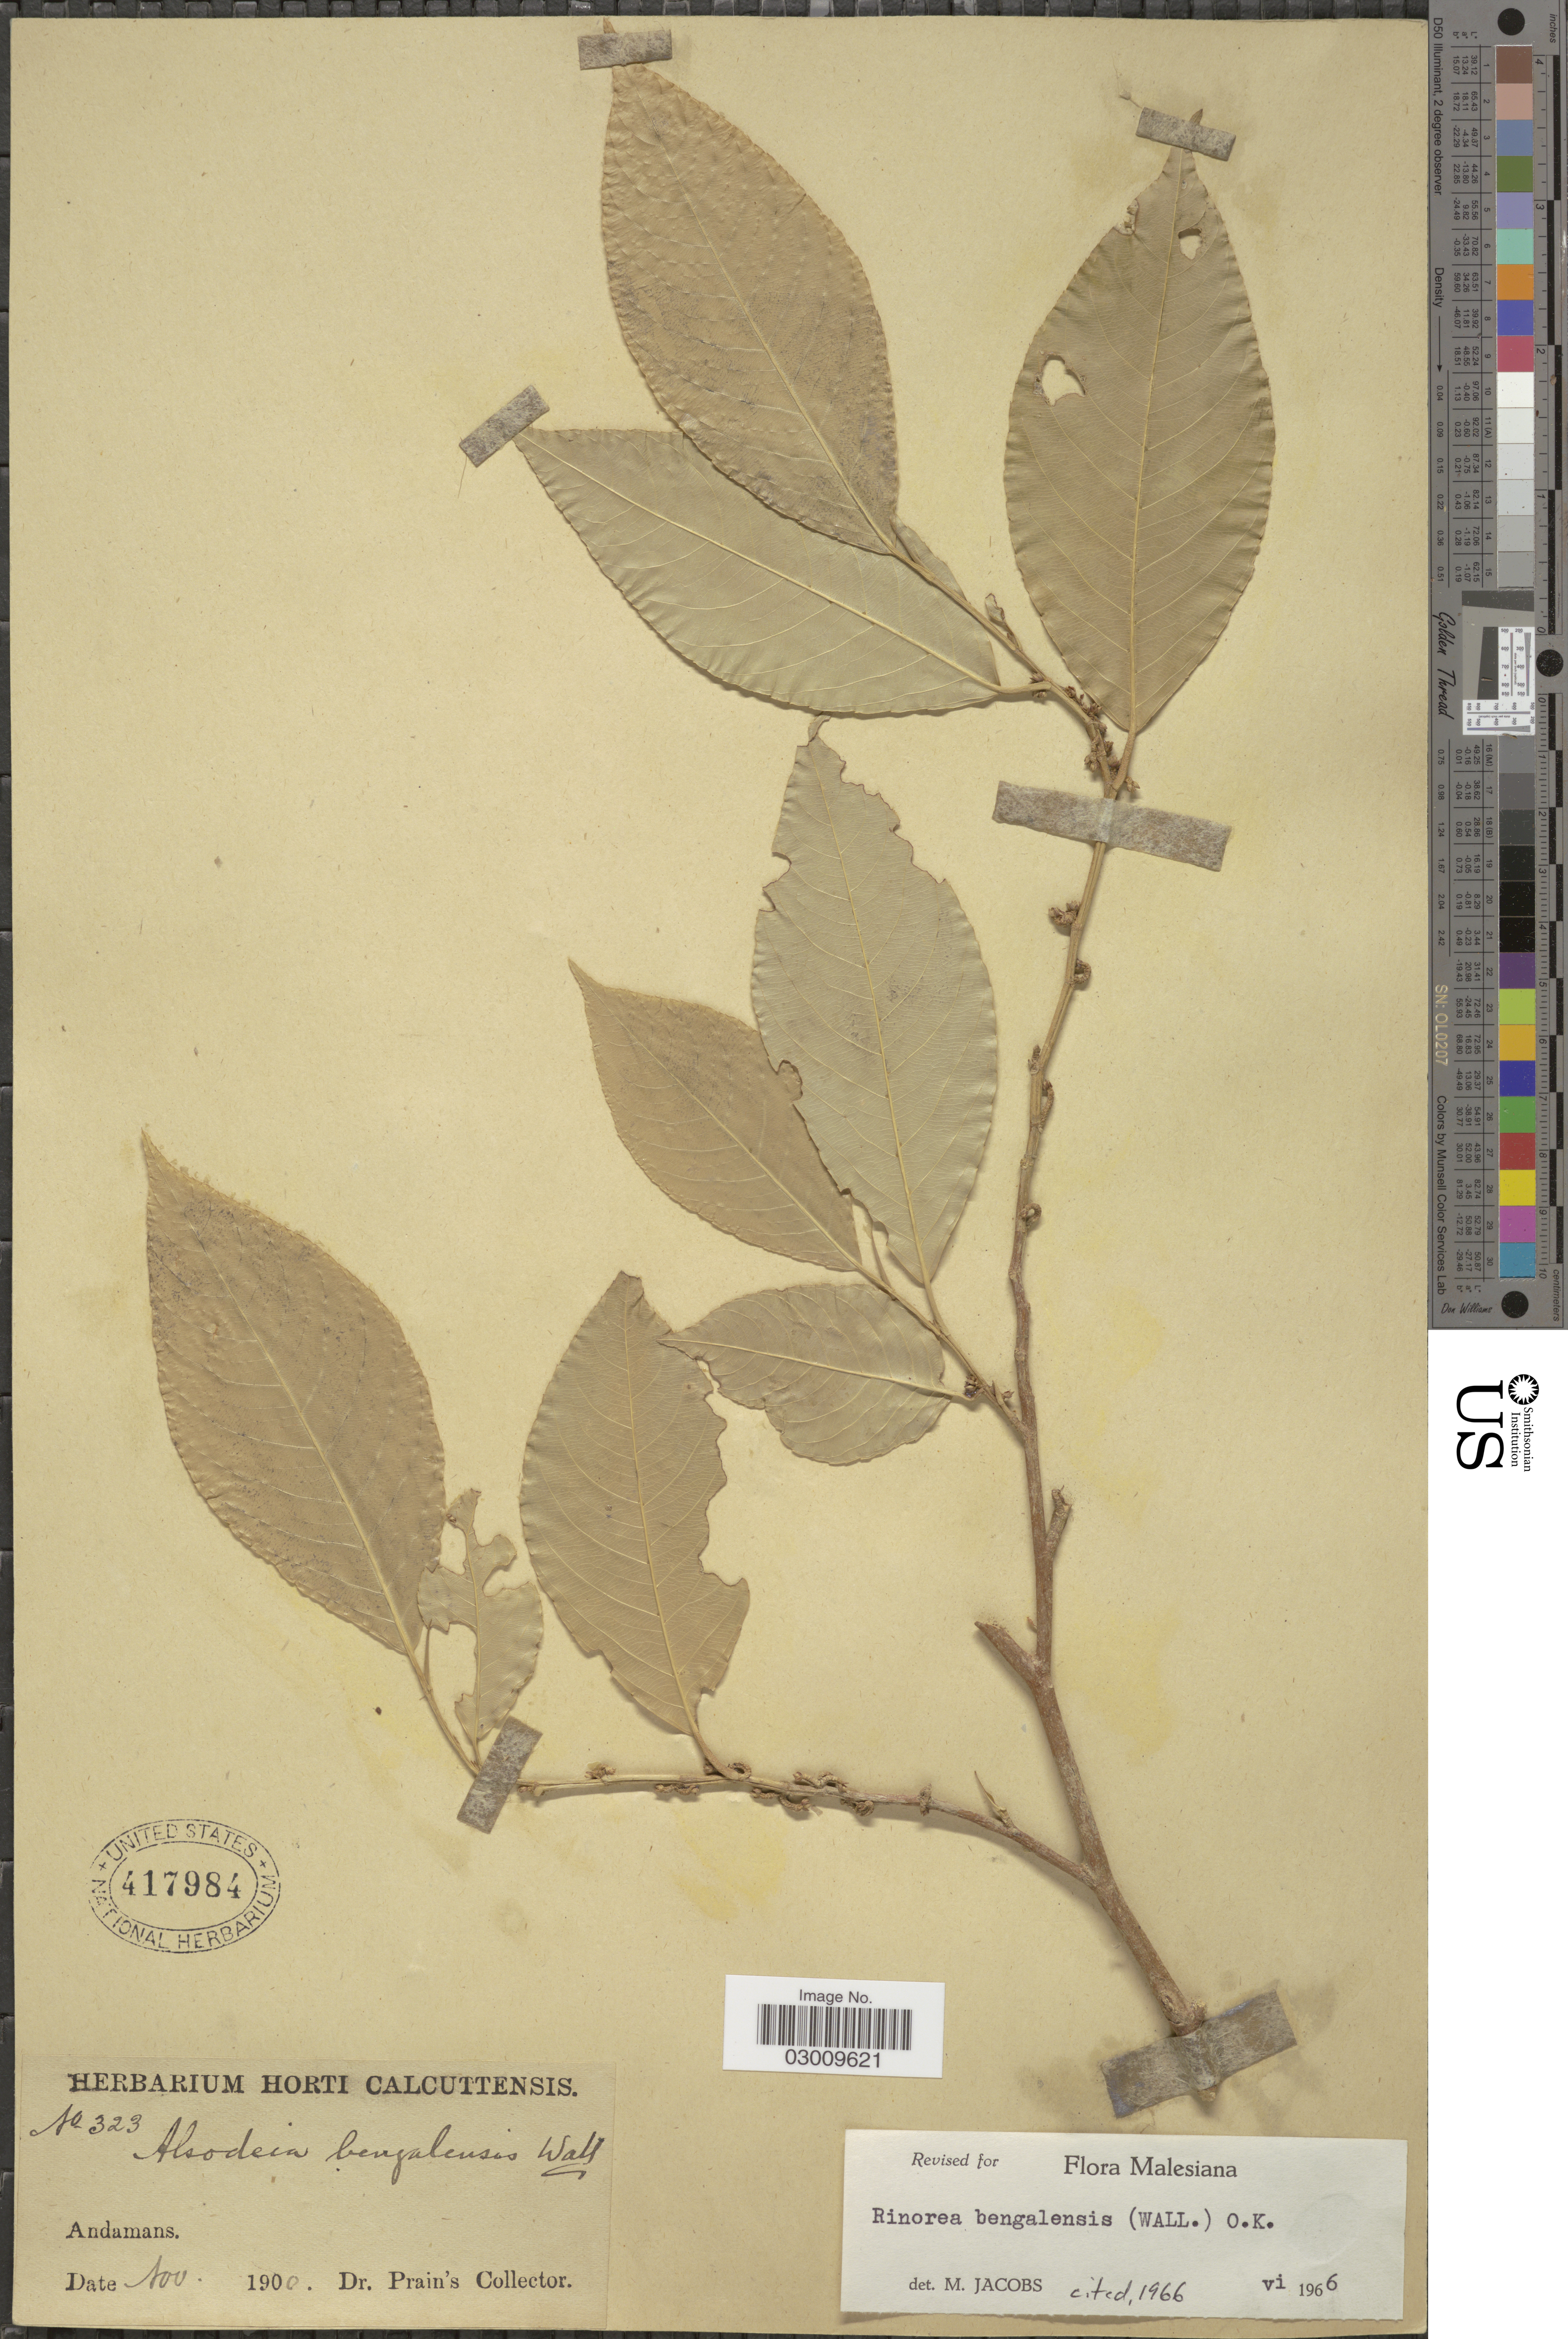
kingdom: Plantae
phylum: Tracheophyta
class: Magnoliopsida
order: Malpighiales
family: Violaceae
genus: Rinorea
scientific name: Rinorea bengalensis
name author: (Wall.) Kuntze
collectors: Dr. Prain's collector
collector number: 323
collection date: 1900-11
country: India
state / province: Andaman and Nicobar Islands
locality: Andamans.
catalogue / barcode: US 417984